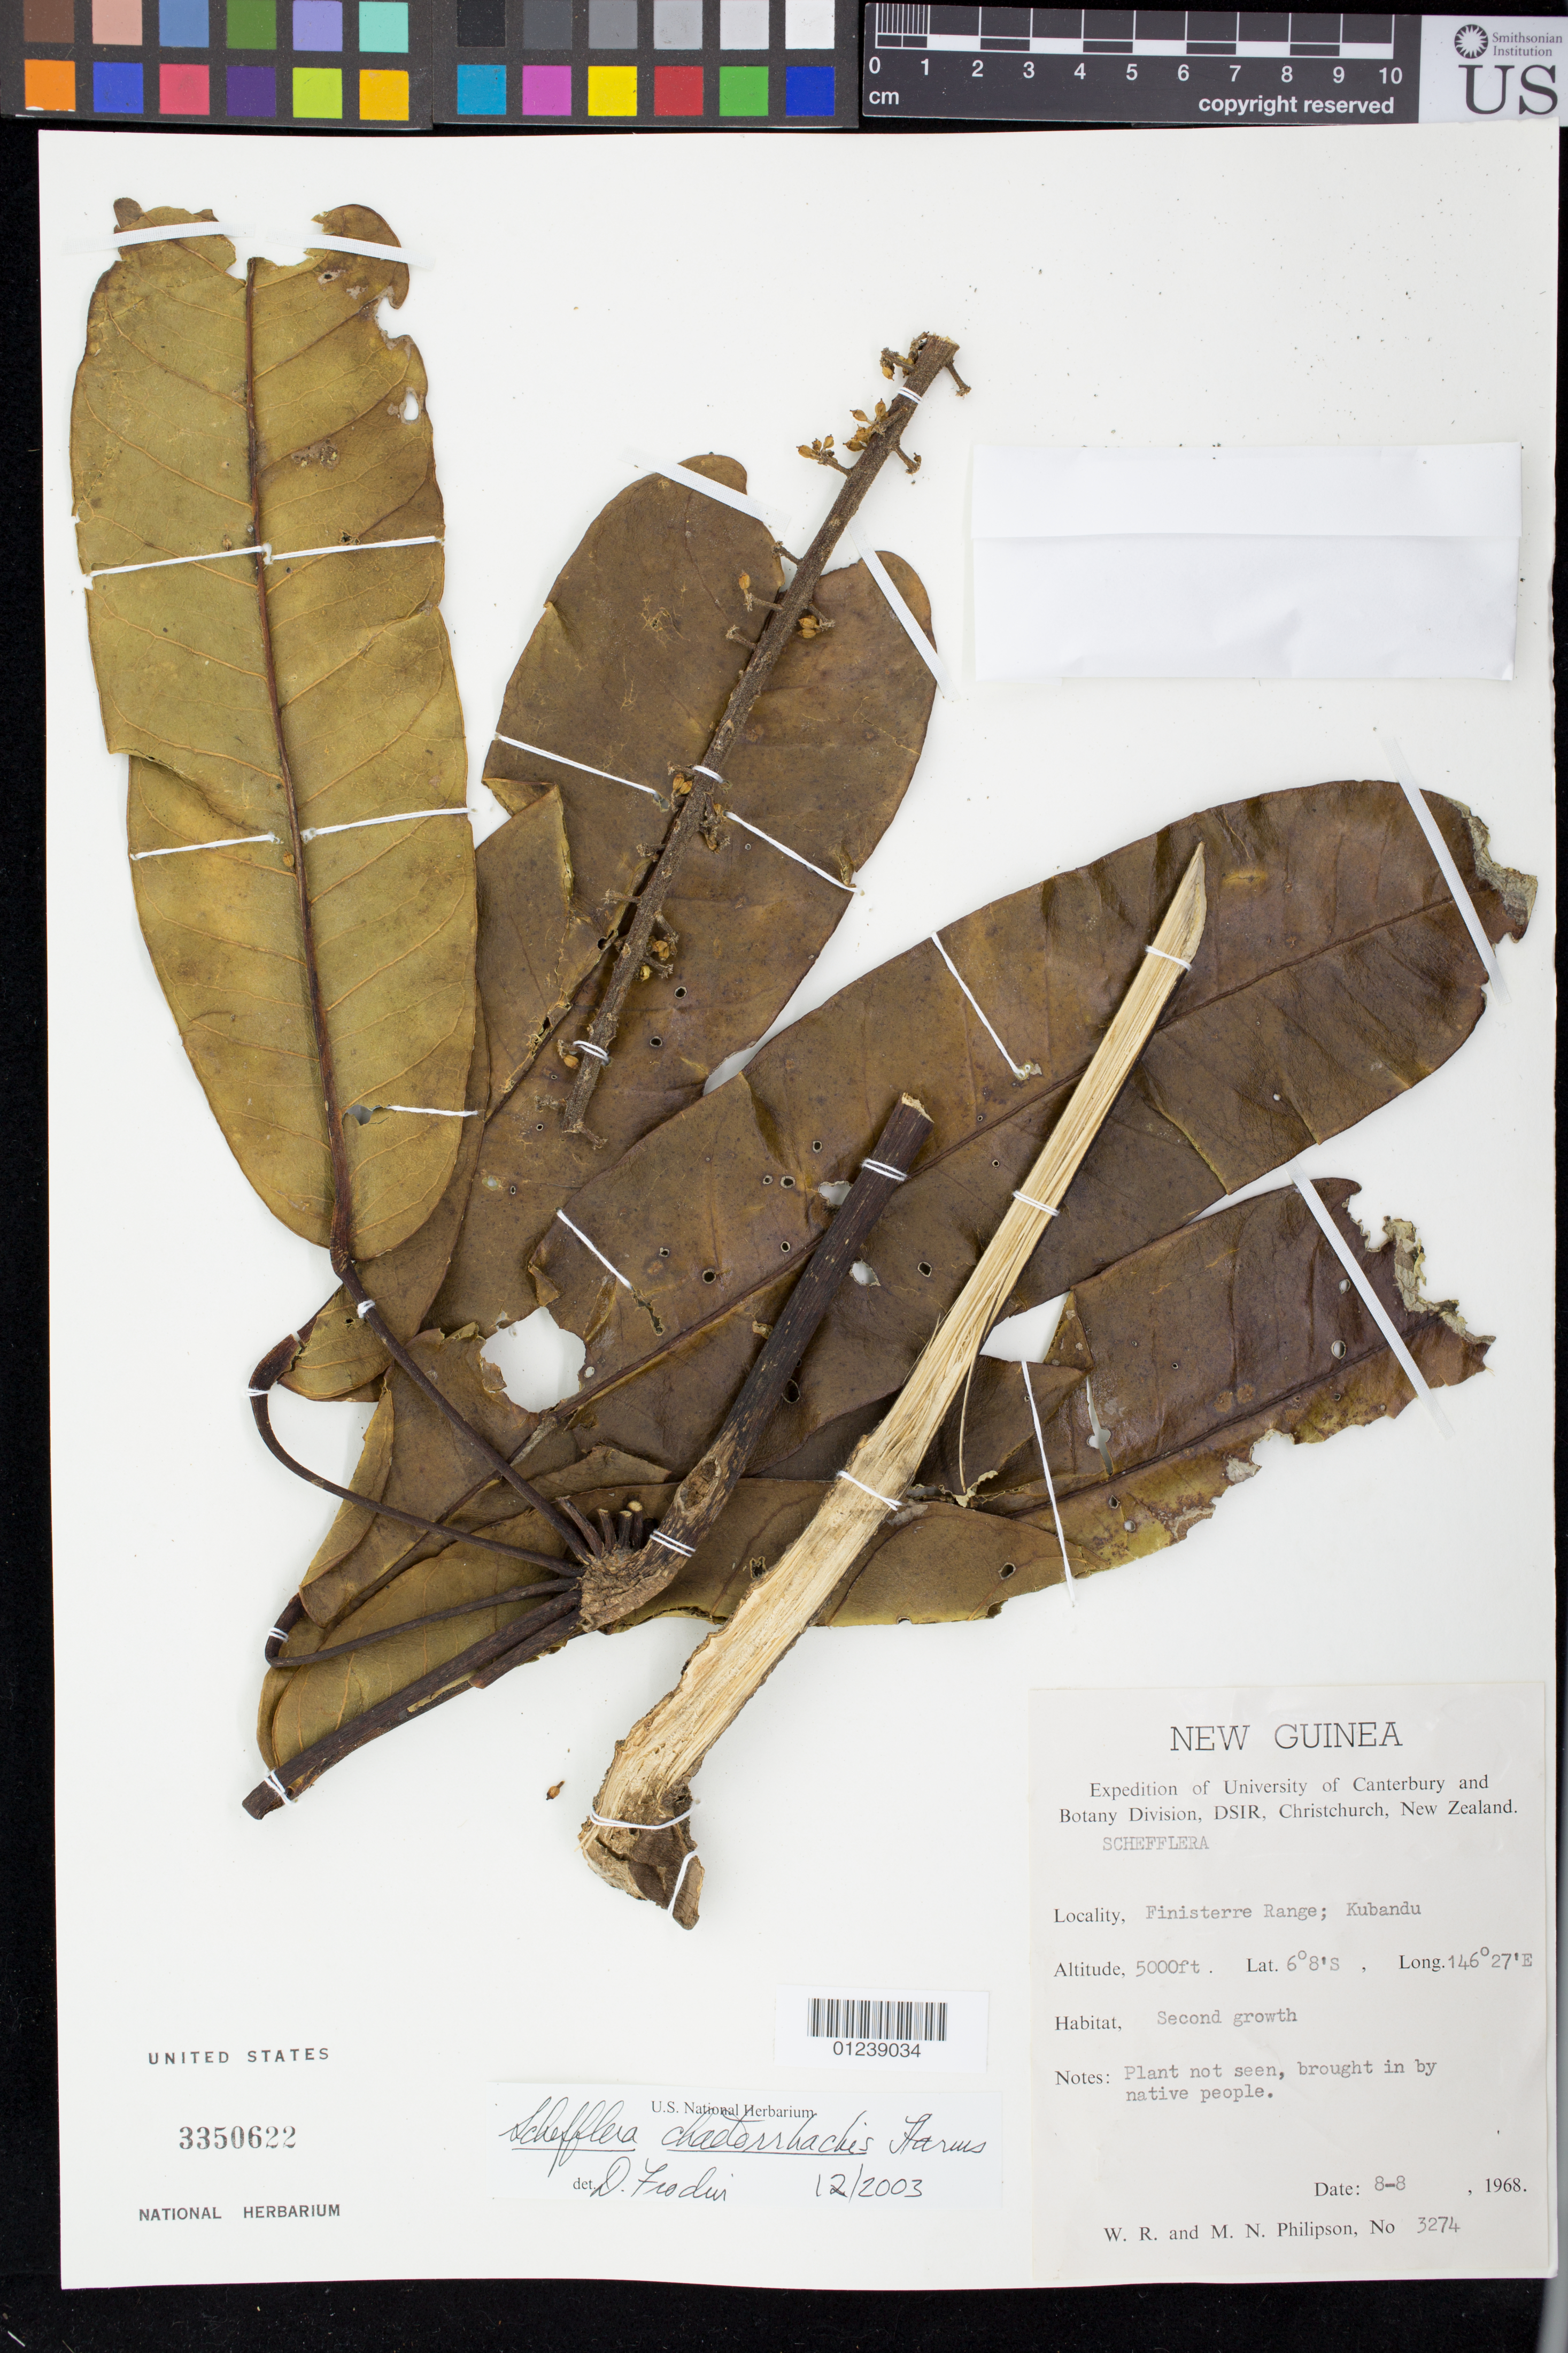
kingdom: Plantae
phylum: Tracheophyta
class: Magnoliopsida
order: Apiales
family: Araliaceae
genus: Heptapleurum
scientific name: Heptapleurum chaetorrhachis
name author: (Harms) Lowry & G. M. Plunkett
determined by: Wagner, W. L., (BOT), Smithsonian Institution - National Museum of Natural History (UNITED STATES)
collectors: W. R. Philipson & M. Philipson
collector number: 3274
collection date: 1968-08-08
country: Papua New Guinea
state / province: Madang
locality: Finisterre Range; Kubandu.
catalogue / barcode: US 3350622